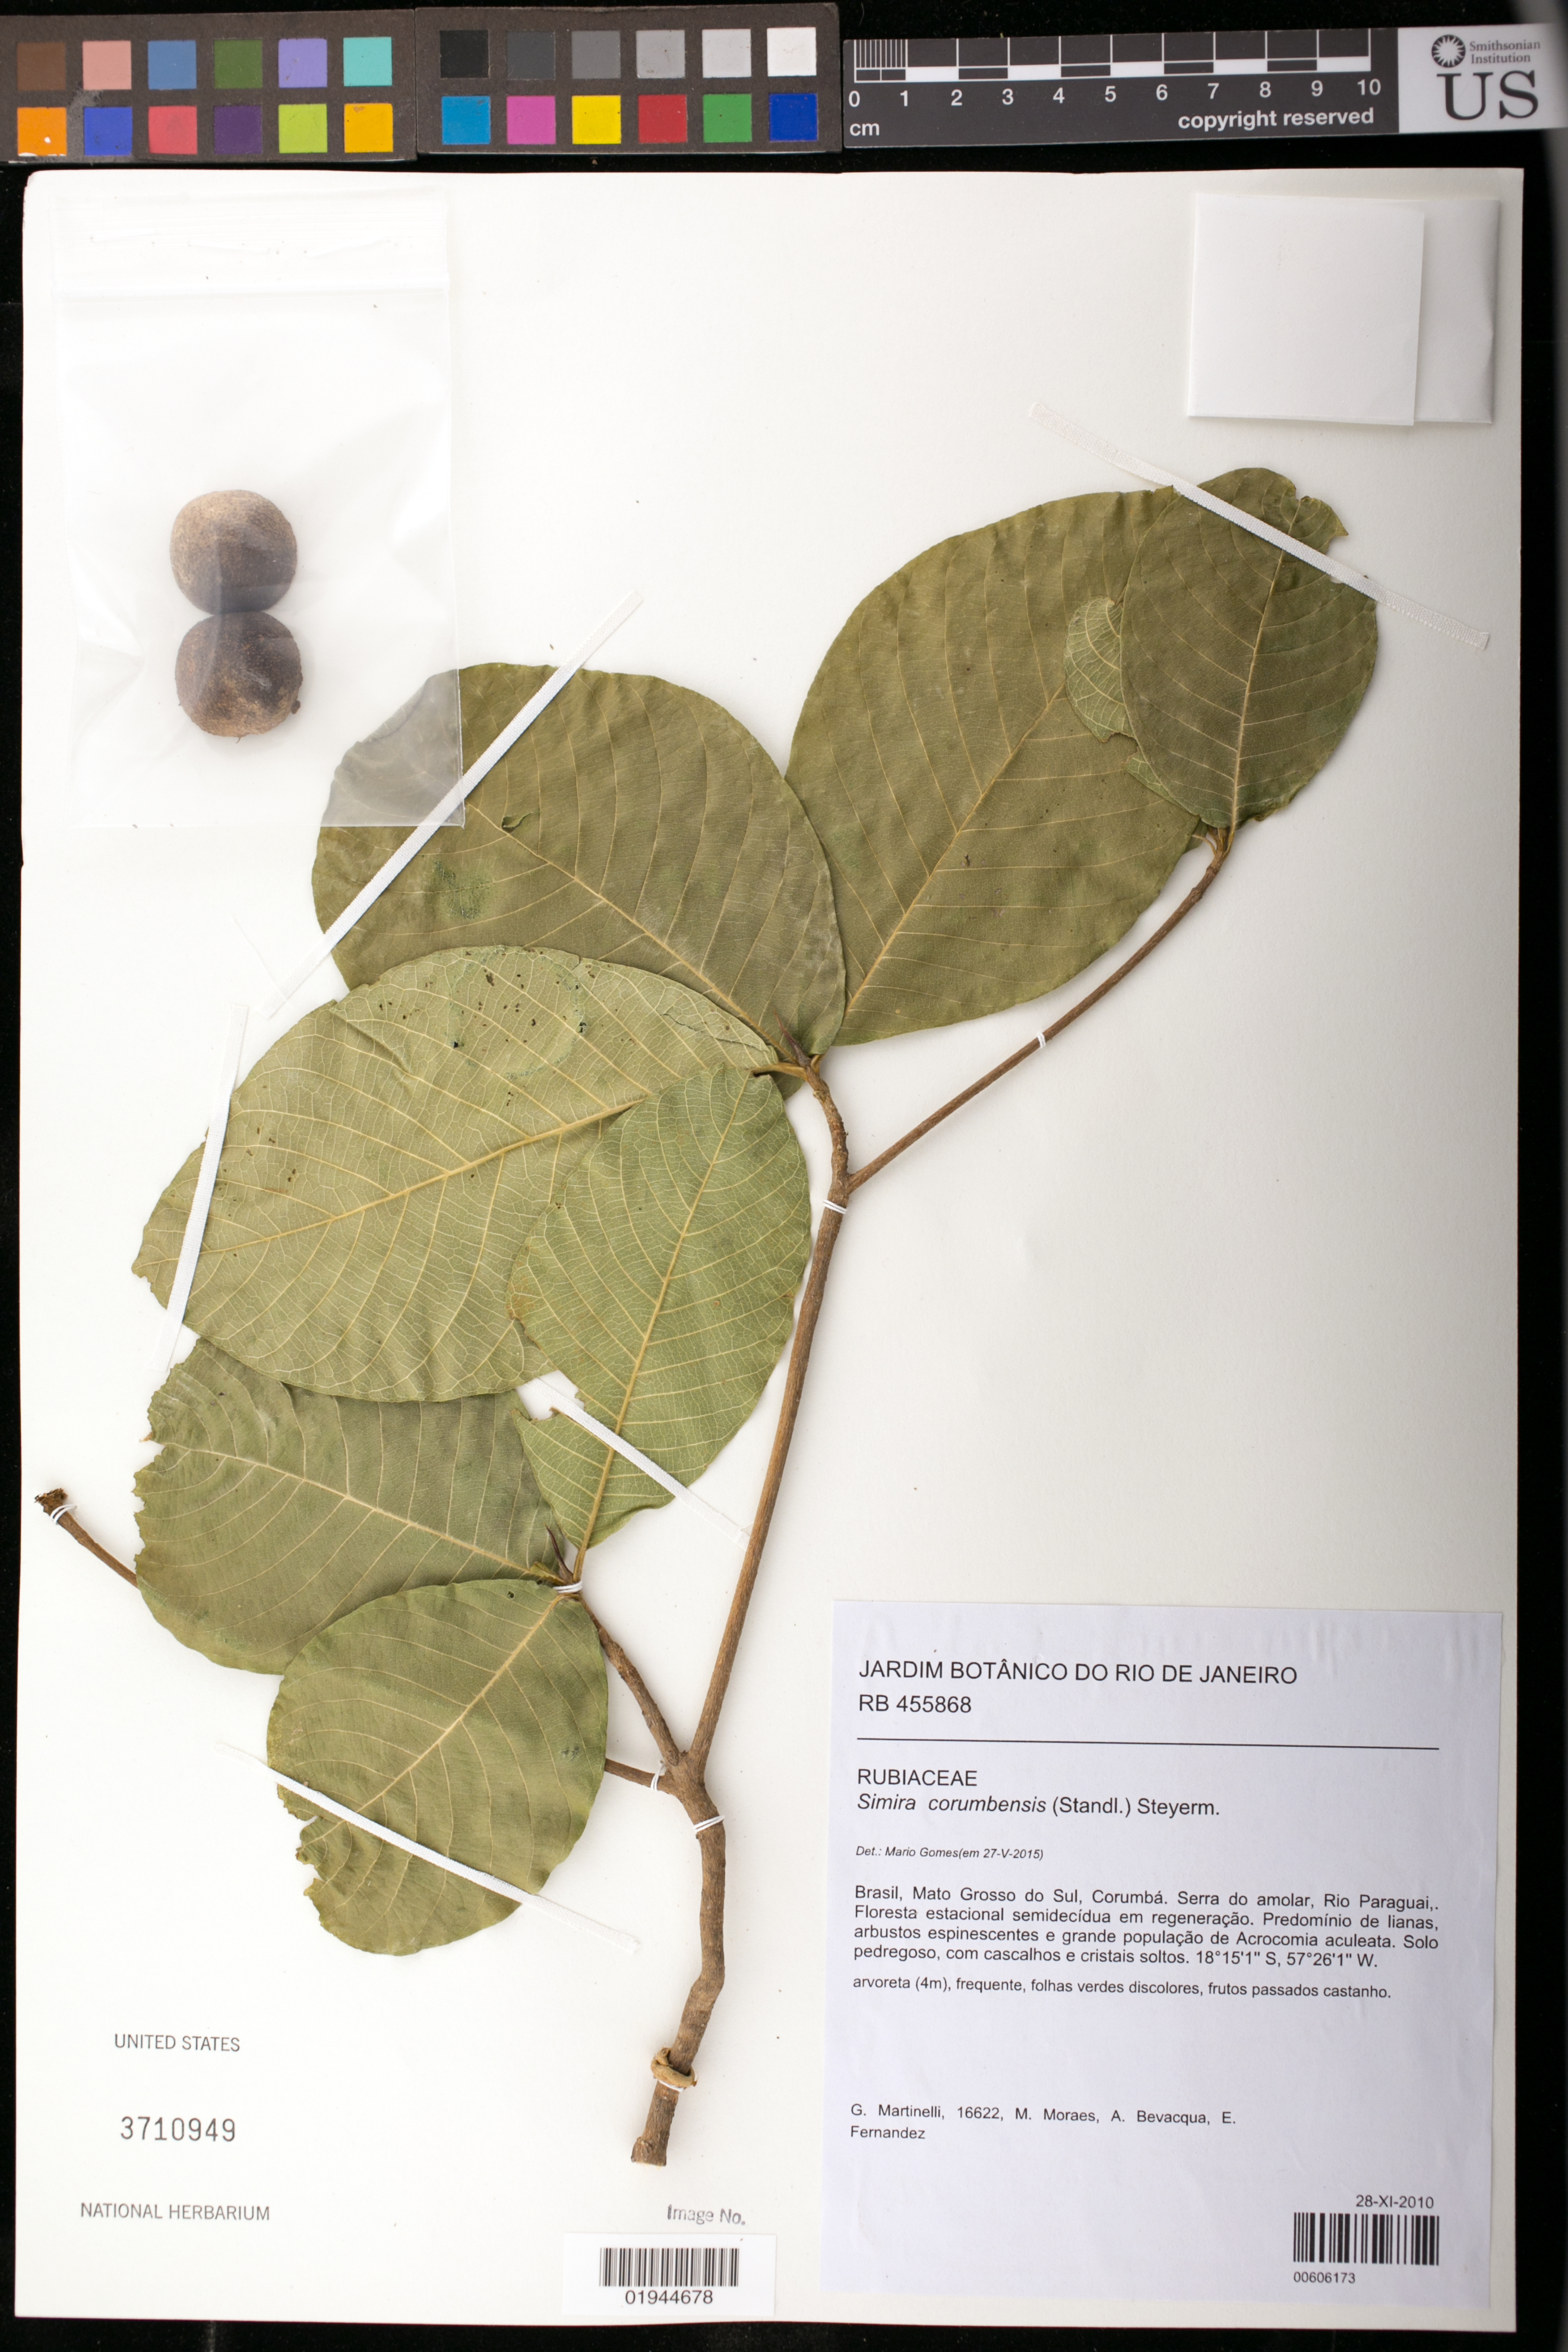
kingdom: Plantae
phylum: Tracheophyta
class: Magnoliopsida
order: Gentianales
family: Rubiaceae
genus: Simira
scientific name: Simira corumbensis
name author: (Standl.) Steyerm.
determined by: Gomes, M.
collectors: G. Martinelli, M. Moraes, A. Bevacqua & E. Fernandez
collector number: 16622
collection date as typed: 28-XI-2010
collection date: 2010-11-28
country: Brazil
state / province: Mato Grosso do Sul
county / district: Corumbá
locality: Mato Grosso do Sul, Corumbá. Serra do amolar, Rio Paraguai.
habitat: floresta estacional semidecidua em regeneracao, predominio de lianas, arbustos esponescentes e grande populacao de Acrocomia aculeata. solo pedregoso, com cascalhos e cristais soltos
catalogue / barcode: US 3710949